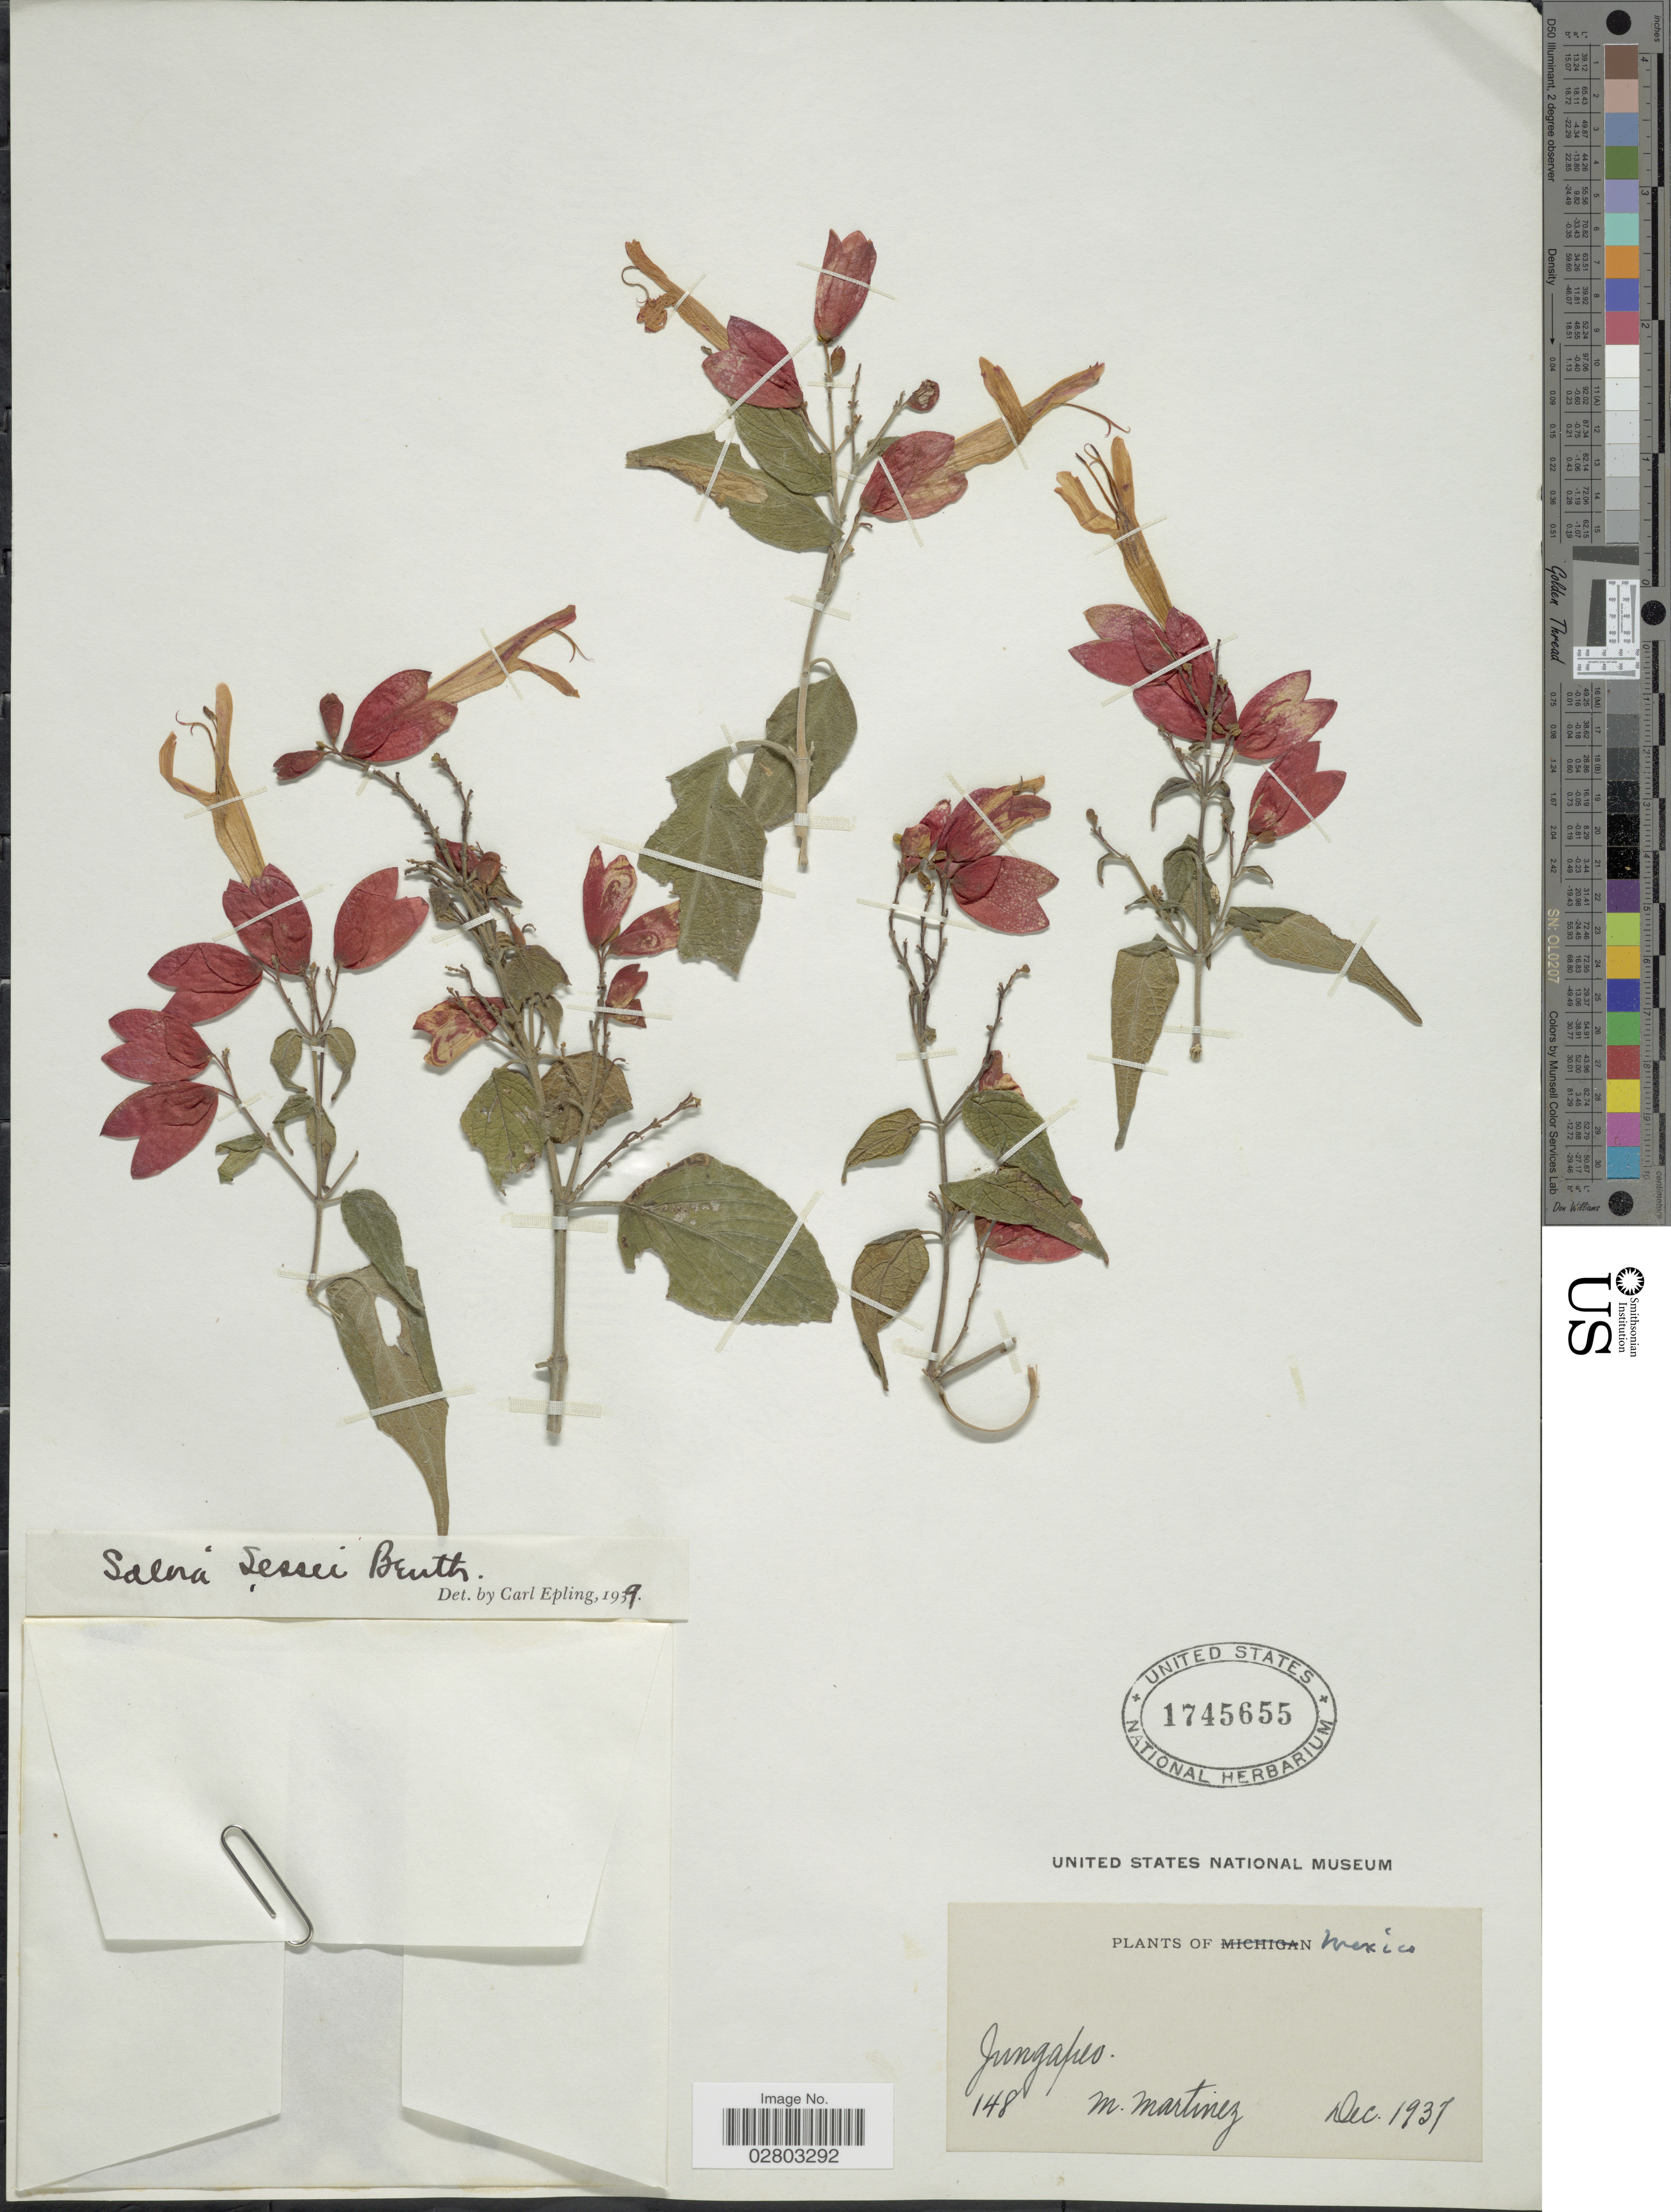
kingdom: Plantae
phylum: Tracheophyta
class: Magnoliopsida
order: Lamiales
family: Lamiaceae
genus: Salvia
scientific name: Salvia sessei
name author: Benth.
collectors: M. Martinez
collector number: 148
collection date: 1937-12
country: Mexico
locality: Jungapeo.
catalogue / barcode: US 1745655